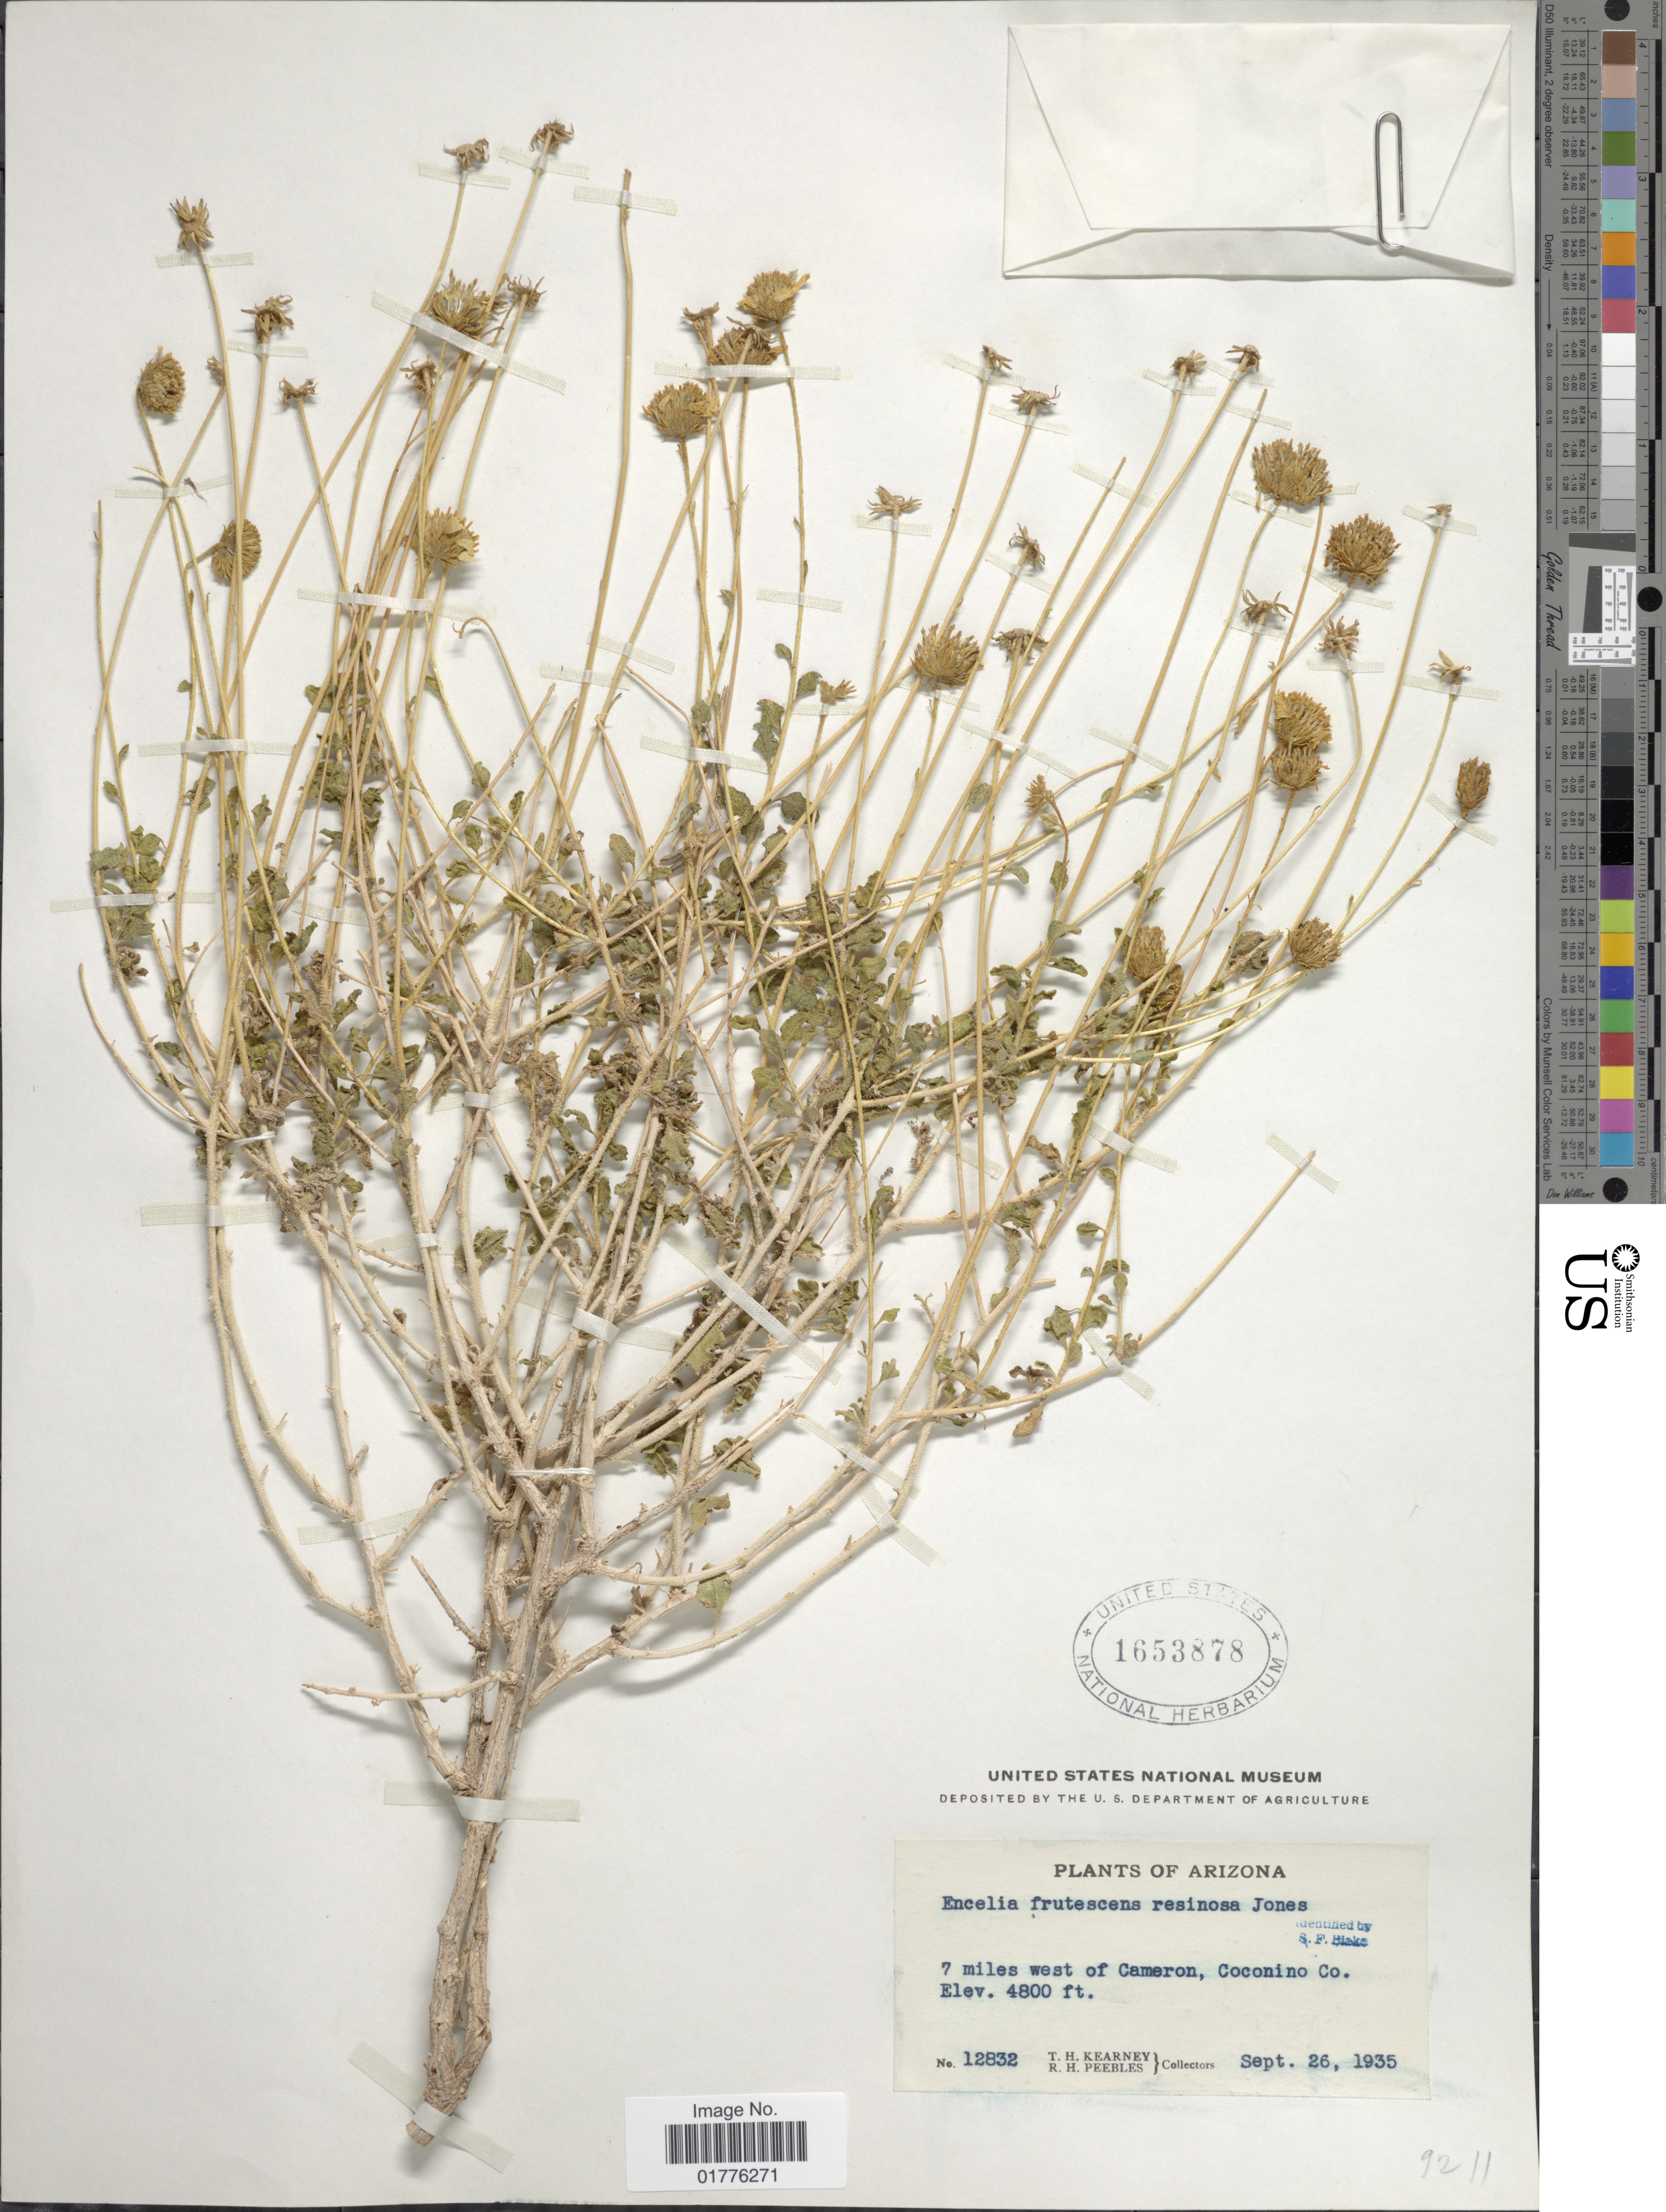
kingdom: Plantae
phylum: Tracheophyta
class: Magnoliopsida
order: Asterales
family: Asteraceae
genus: Encelia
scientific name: Encelia frutescens var. resinosa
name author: M.E. Jones ex S.F. Blake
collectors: T. H. Kearney & R. H. Peebles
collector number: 12832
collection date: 1935-09-26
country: United States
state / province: Arizona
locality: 7 miles west of Cameron, Coconino Co.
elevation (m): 1463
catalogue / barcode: US 1653878